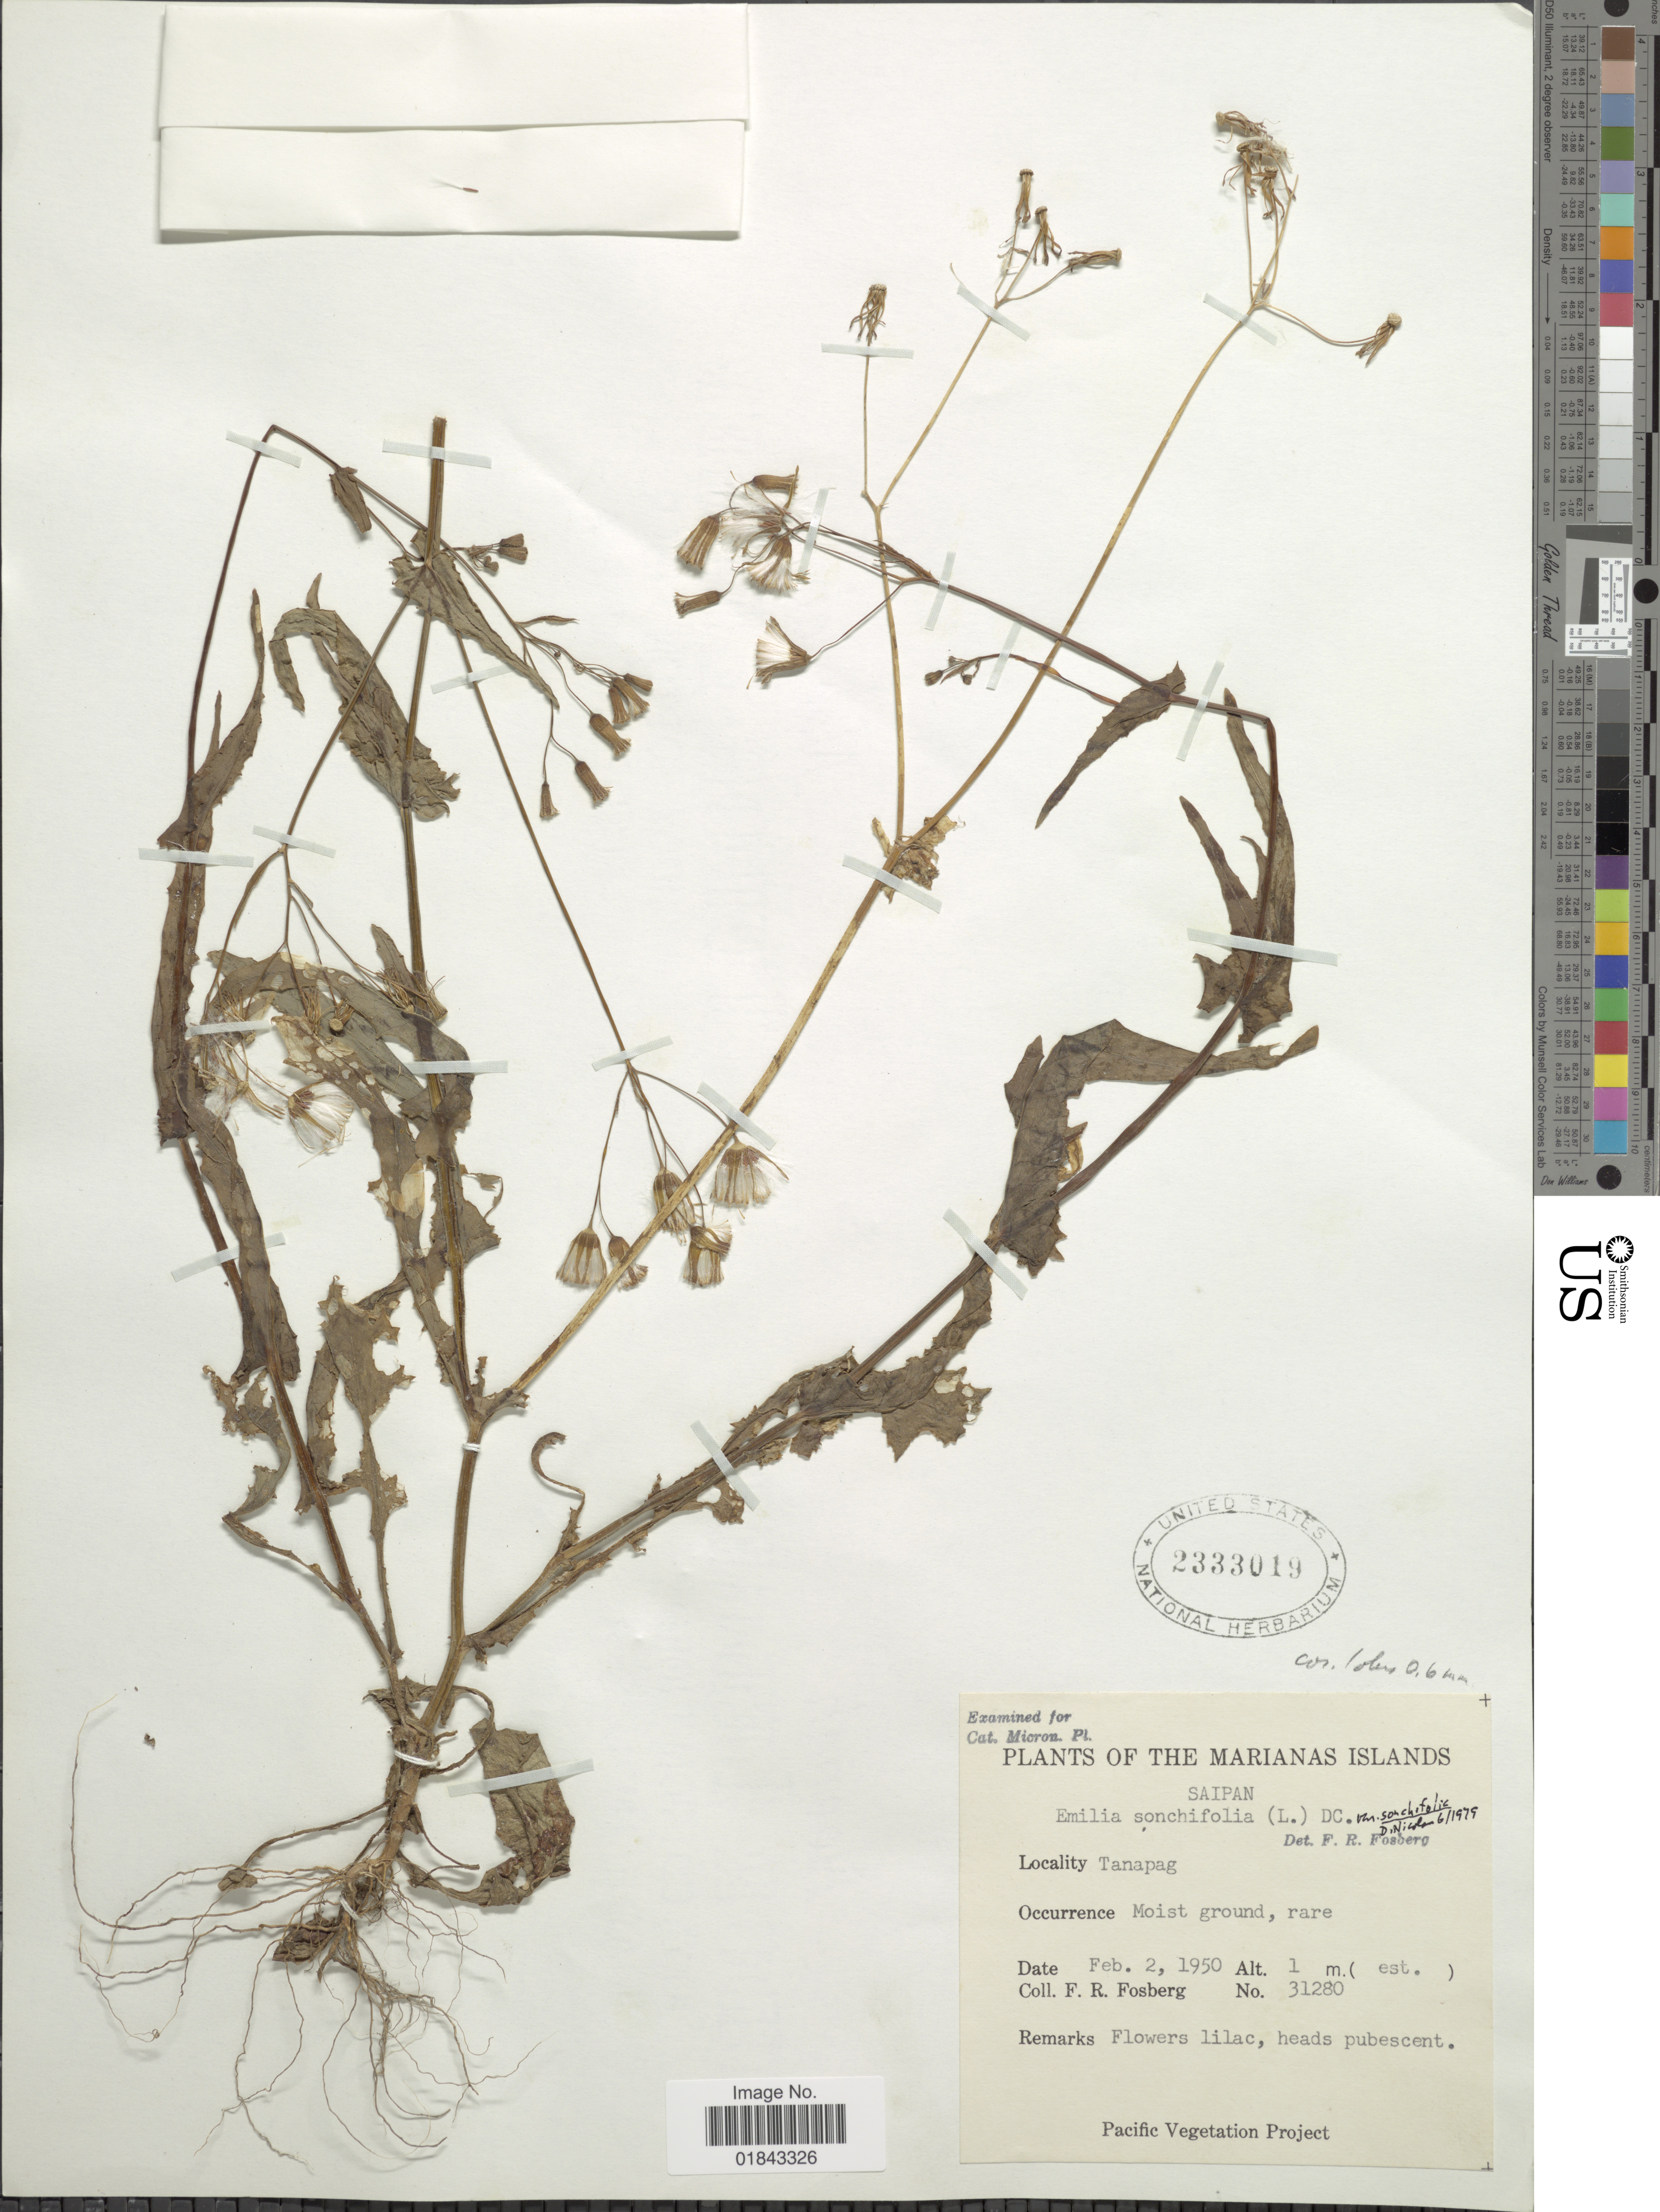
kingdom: Plantae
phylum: Tracheophyta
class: Magnoliopsida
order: Asterales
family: Asteraceae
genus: Emilia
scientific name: Emilia sonchifolia var. sonchifolia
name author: (L.) DC.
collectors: F. R. Fosberg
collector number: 31280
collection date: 1950-02-02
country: Northern Mariana Islands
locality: Marianas Islands, Saipan, Tanapag, moist ground, rare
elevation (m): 1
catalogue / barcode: US 2333019